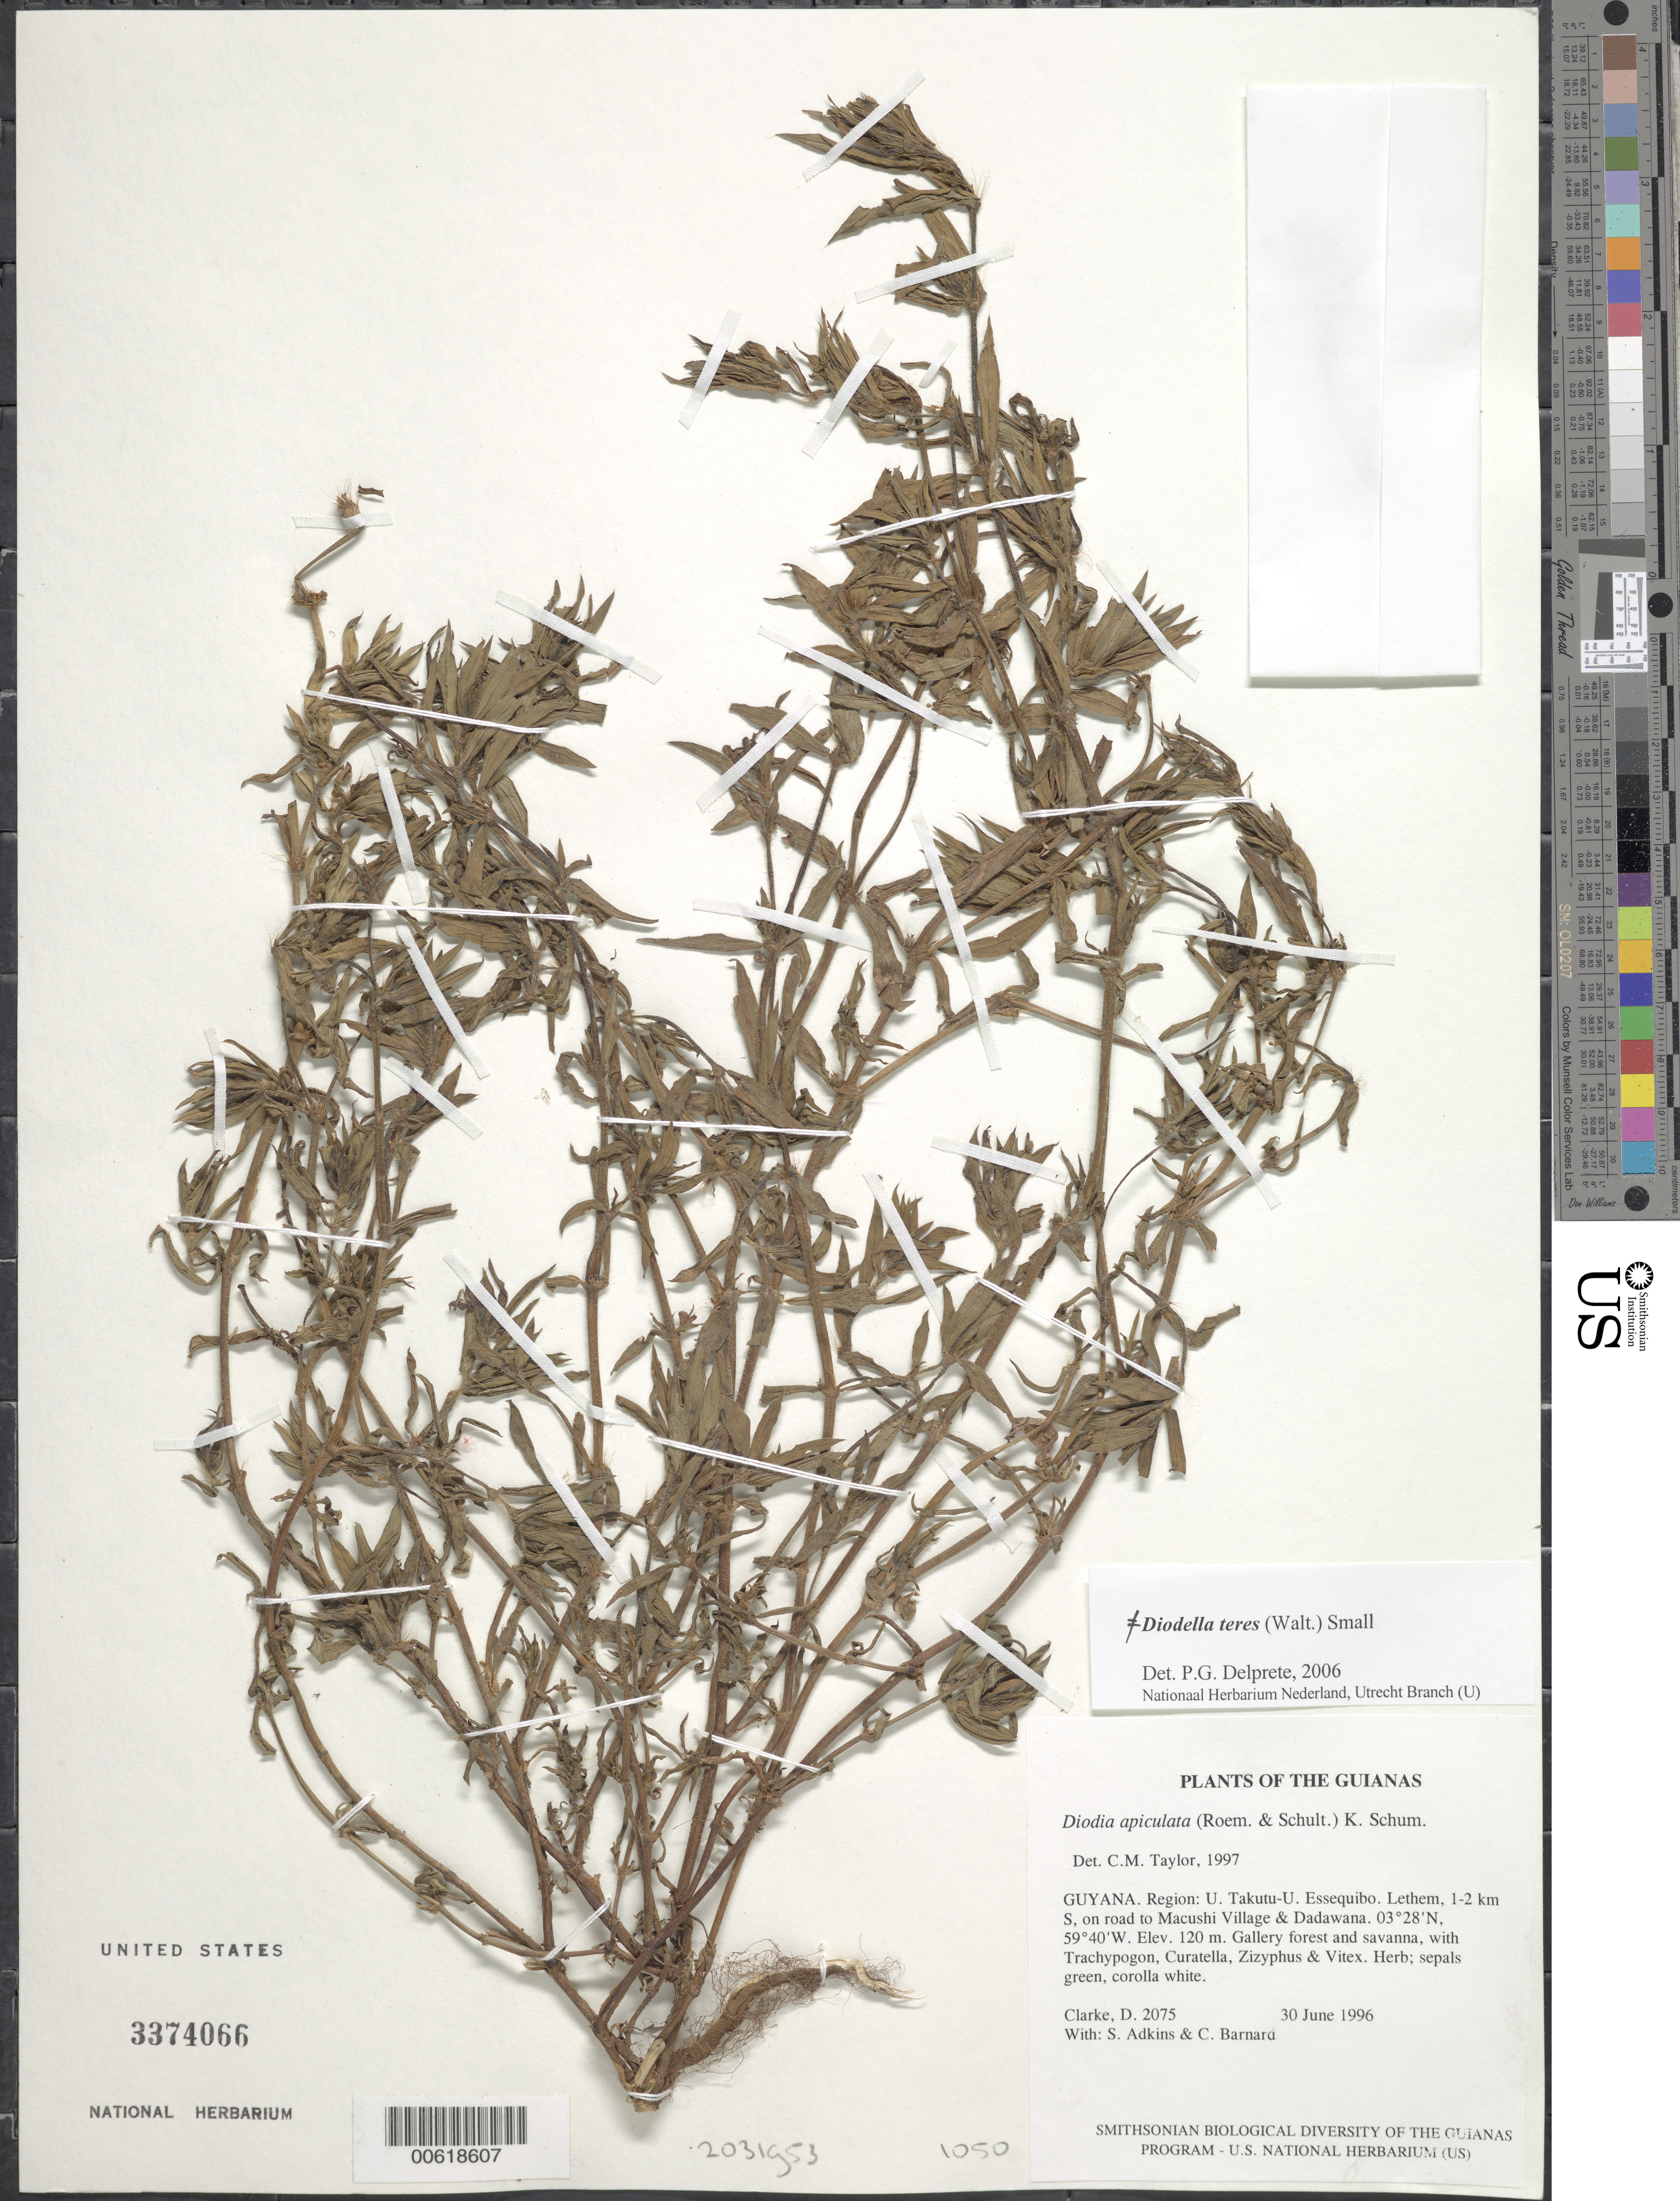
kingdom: Plantae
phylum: Tracheophyta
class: Magnoliopsida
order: Gentianales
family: Rubiaceae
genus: Diodella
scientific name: Diodella teres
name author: (Walter) Small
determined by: Delprete, P. G., Herb. de Guyane Cay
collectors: H. D. Clarke, S. Adkins & C. Bernard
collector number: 2075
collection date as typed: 30 June 1996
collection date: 1996-06-30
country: Guyana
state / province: U. Takutu-U. Essequibo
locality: Lethem, 1-2 km S, on road to Macushi Village & Dadawana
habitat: Gallery forest and savanna, with Trachypogon, Curatella, Zizyphus & Vitex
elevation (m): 120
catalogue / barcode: US 3374066